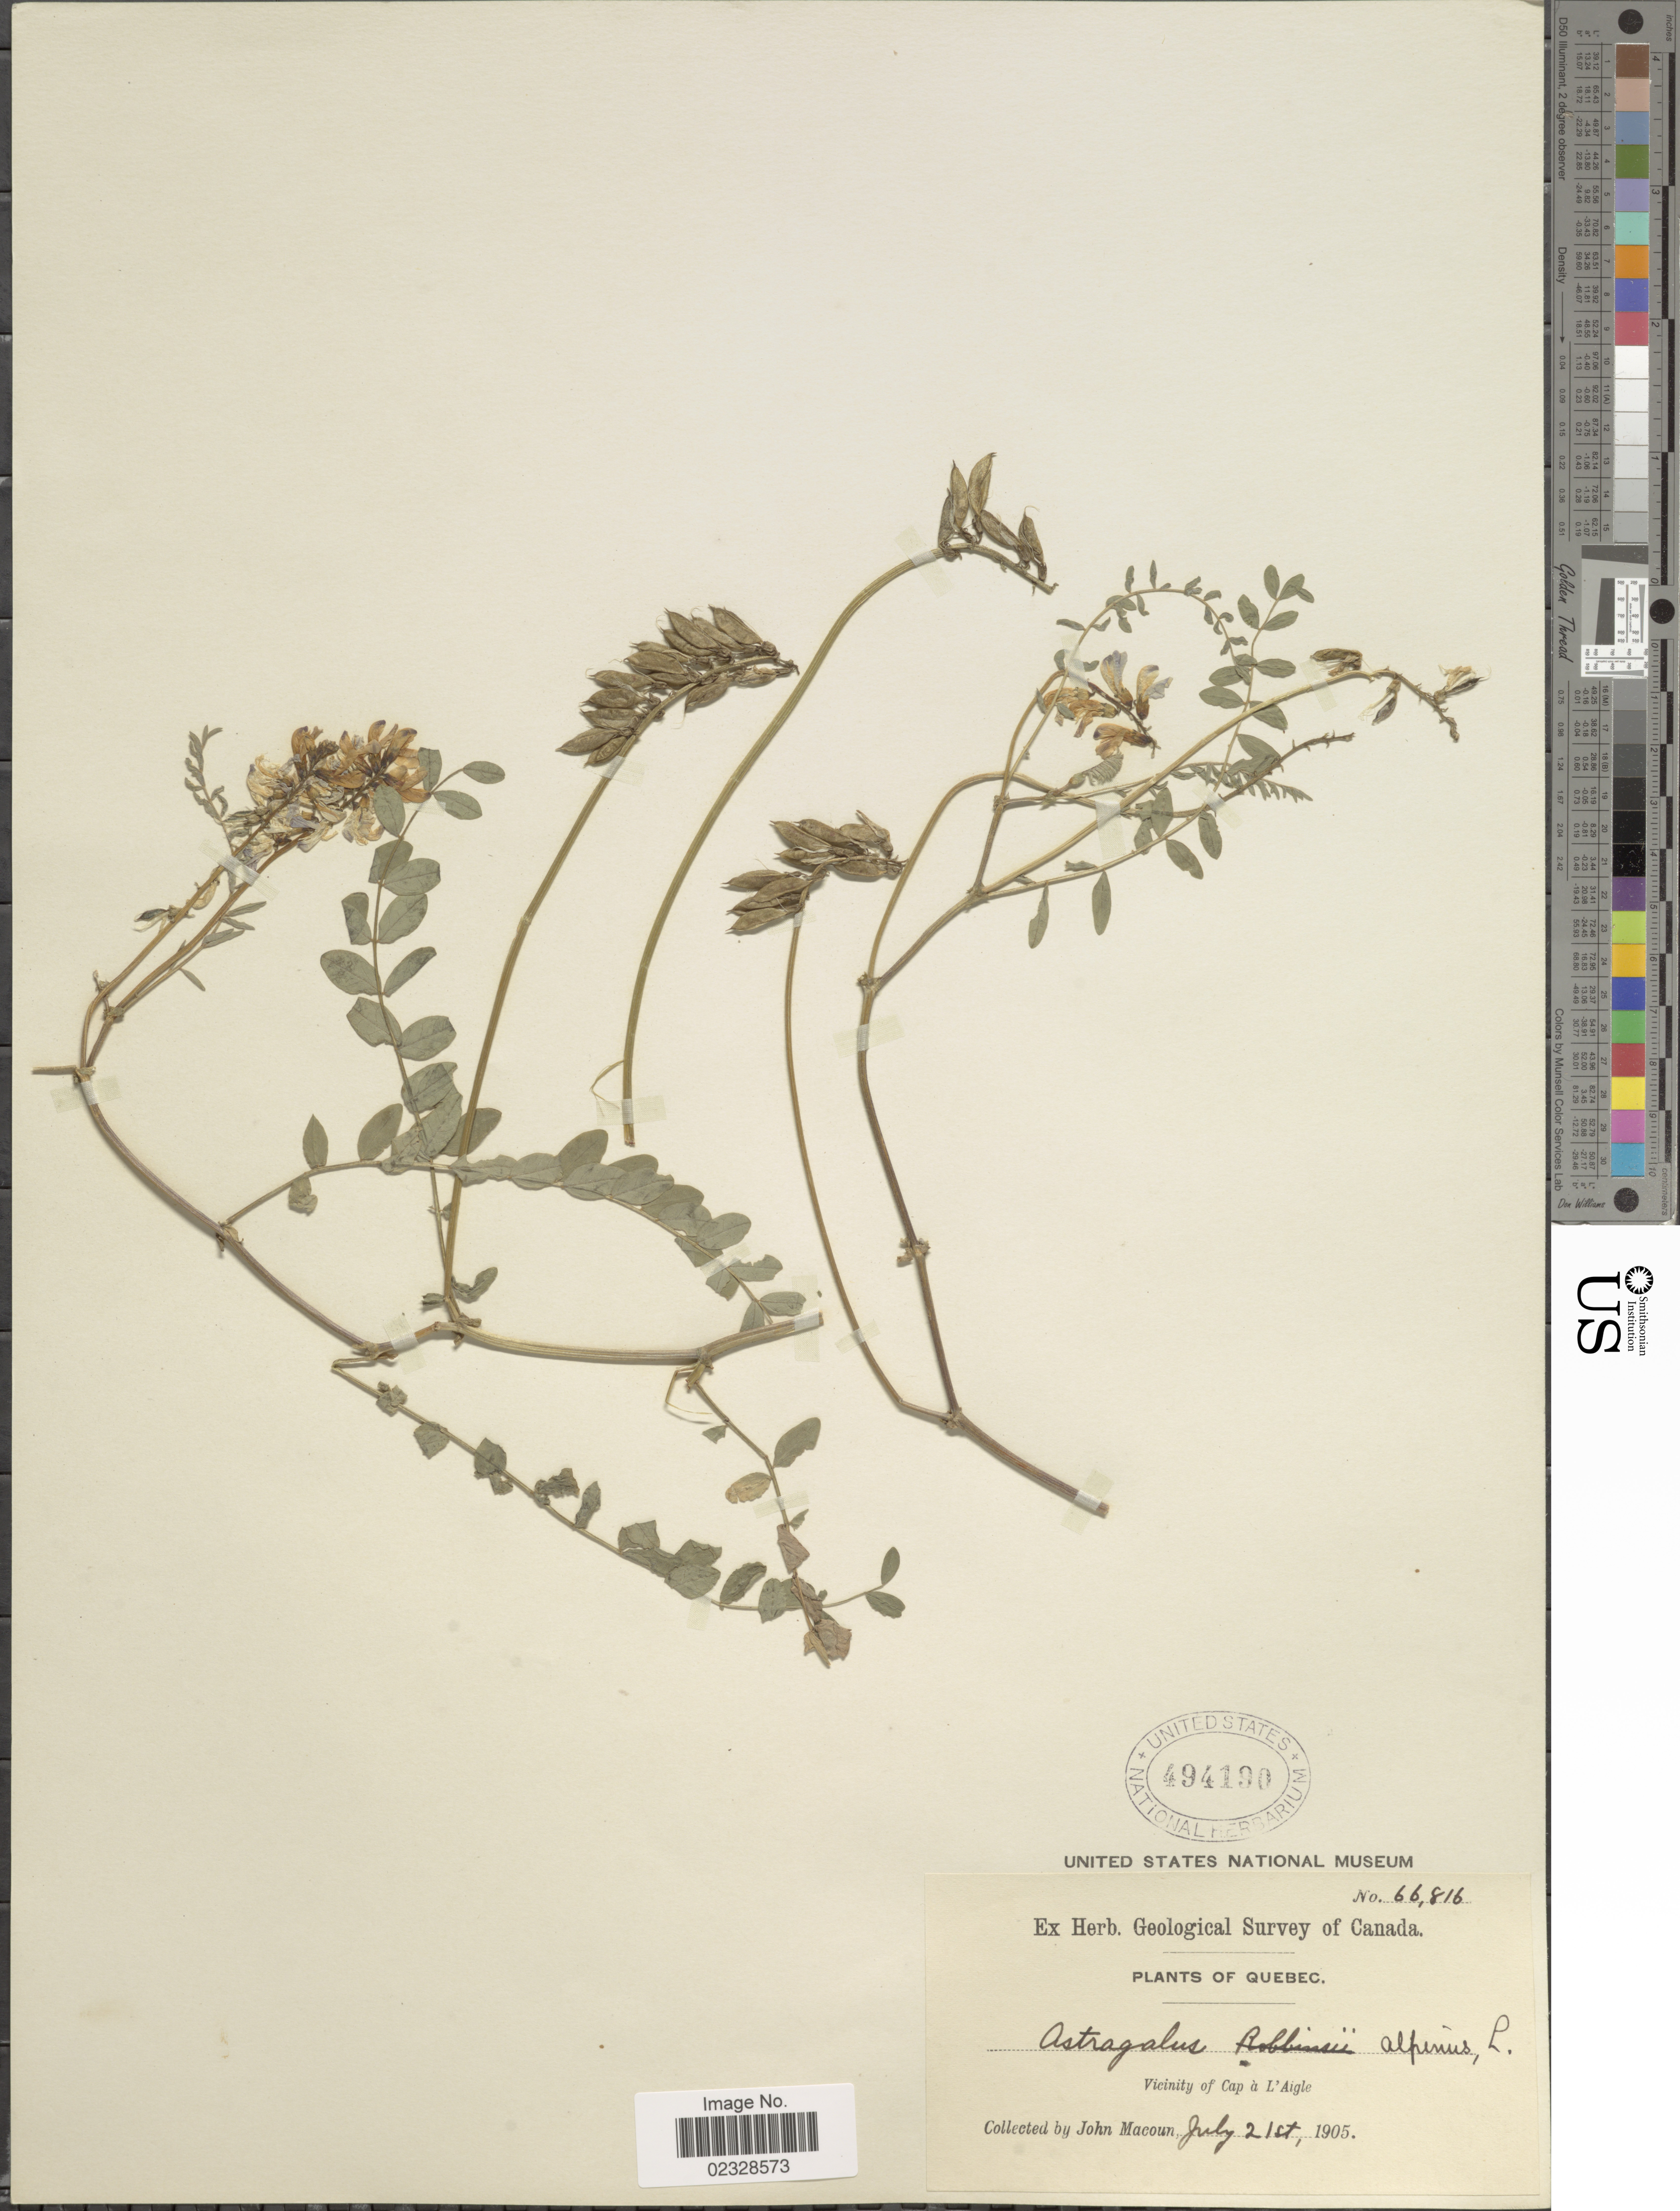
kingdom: Plantae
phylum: Tracheophyta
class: Magnoliopsida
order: Fabales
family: Fabaceae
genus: Astragalus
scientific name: Astragalus alpinus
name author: L.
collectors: J. Macoun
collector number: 66816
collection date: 1905-07-21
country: Canada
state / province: Quebec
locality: Vicinity of Cap à L'Aigle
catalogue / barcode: US 494190